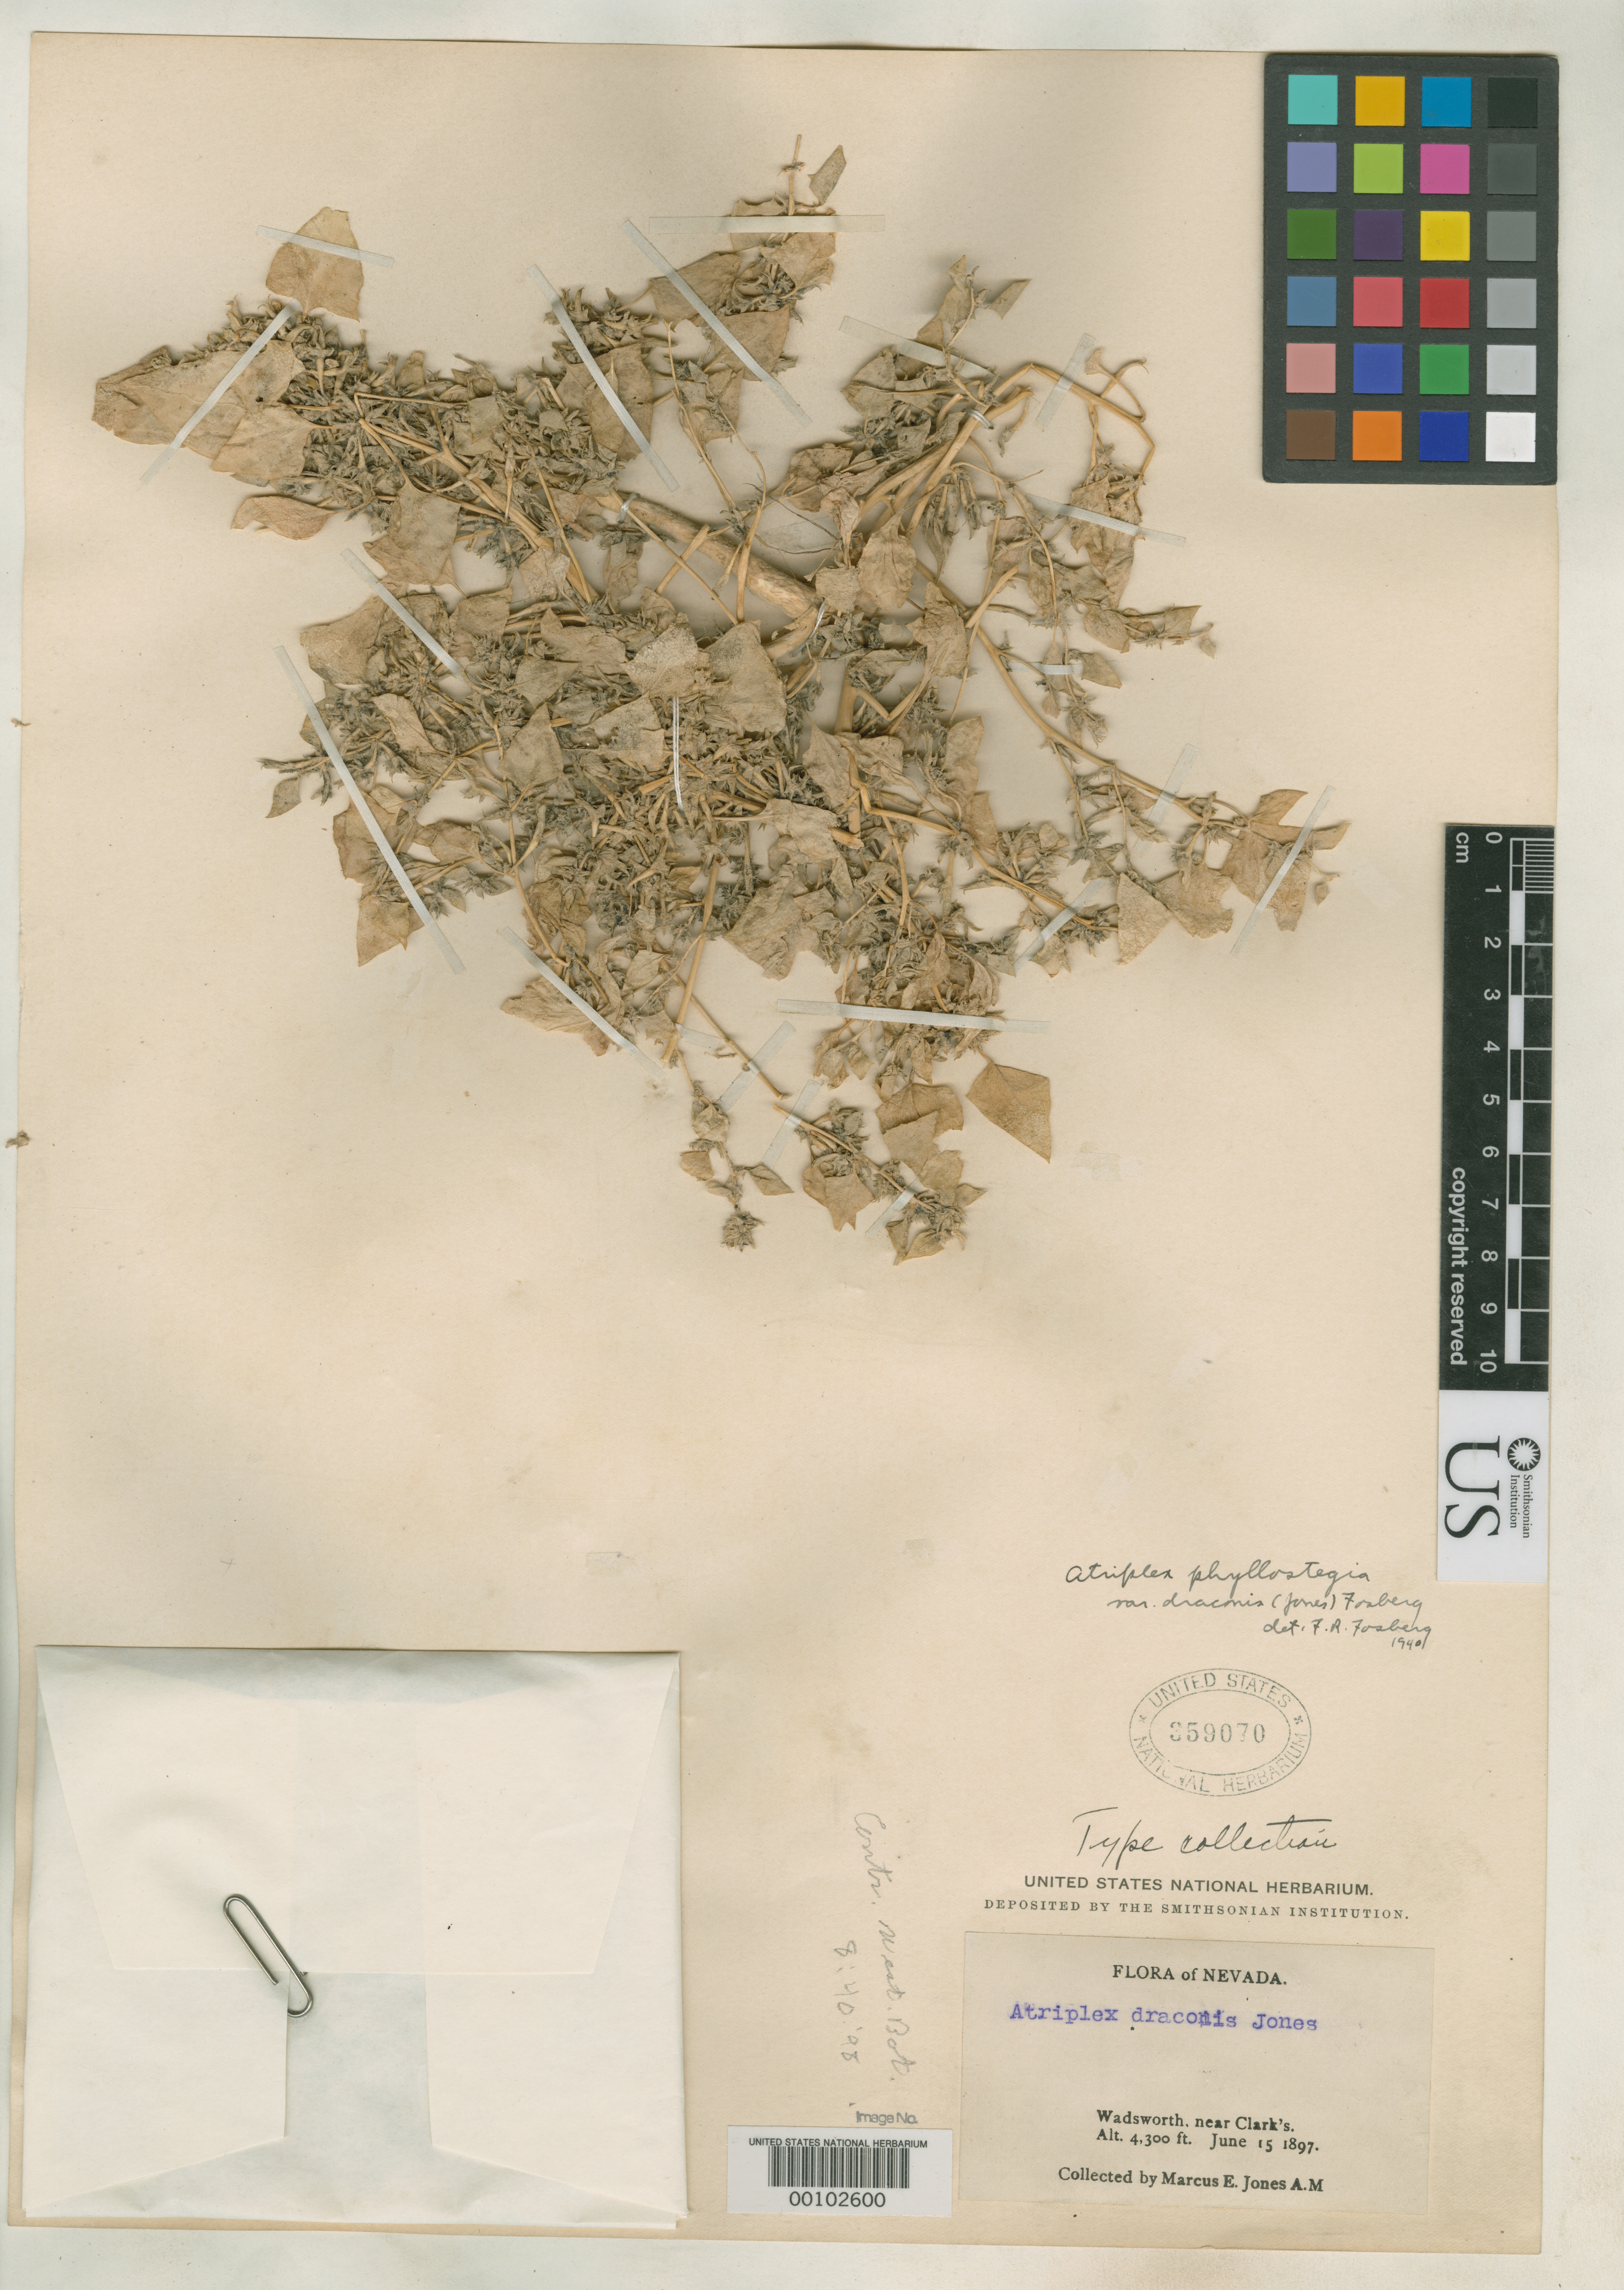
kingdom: Plantae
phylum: Tracheophyta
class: Magnoliopsida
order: Caryophyllales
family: Amaranthaceae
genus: Atriplex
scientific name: Atriplex draconis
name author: M.E. Jones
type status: Isotype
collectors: M. E. Jones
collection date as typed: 15 Jun 1897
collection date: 1897-06-15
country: United States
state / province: Nevada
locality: Wadsworth, near Clark's.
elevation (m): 1311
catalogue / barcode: US 359070